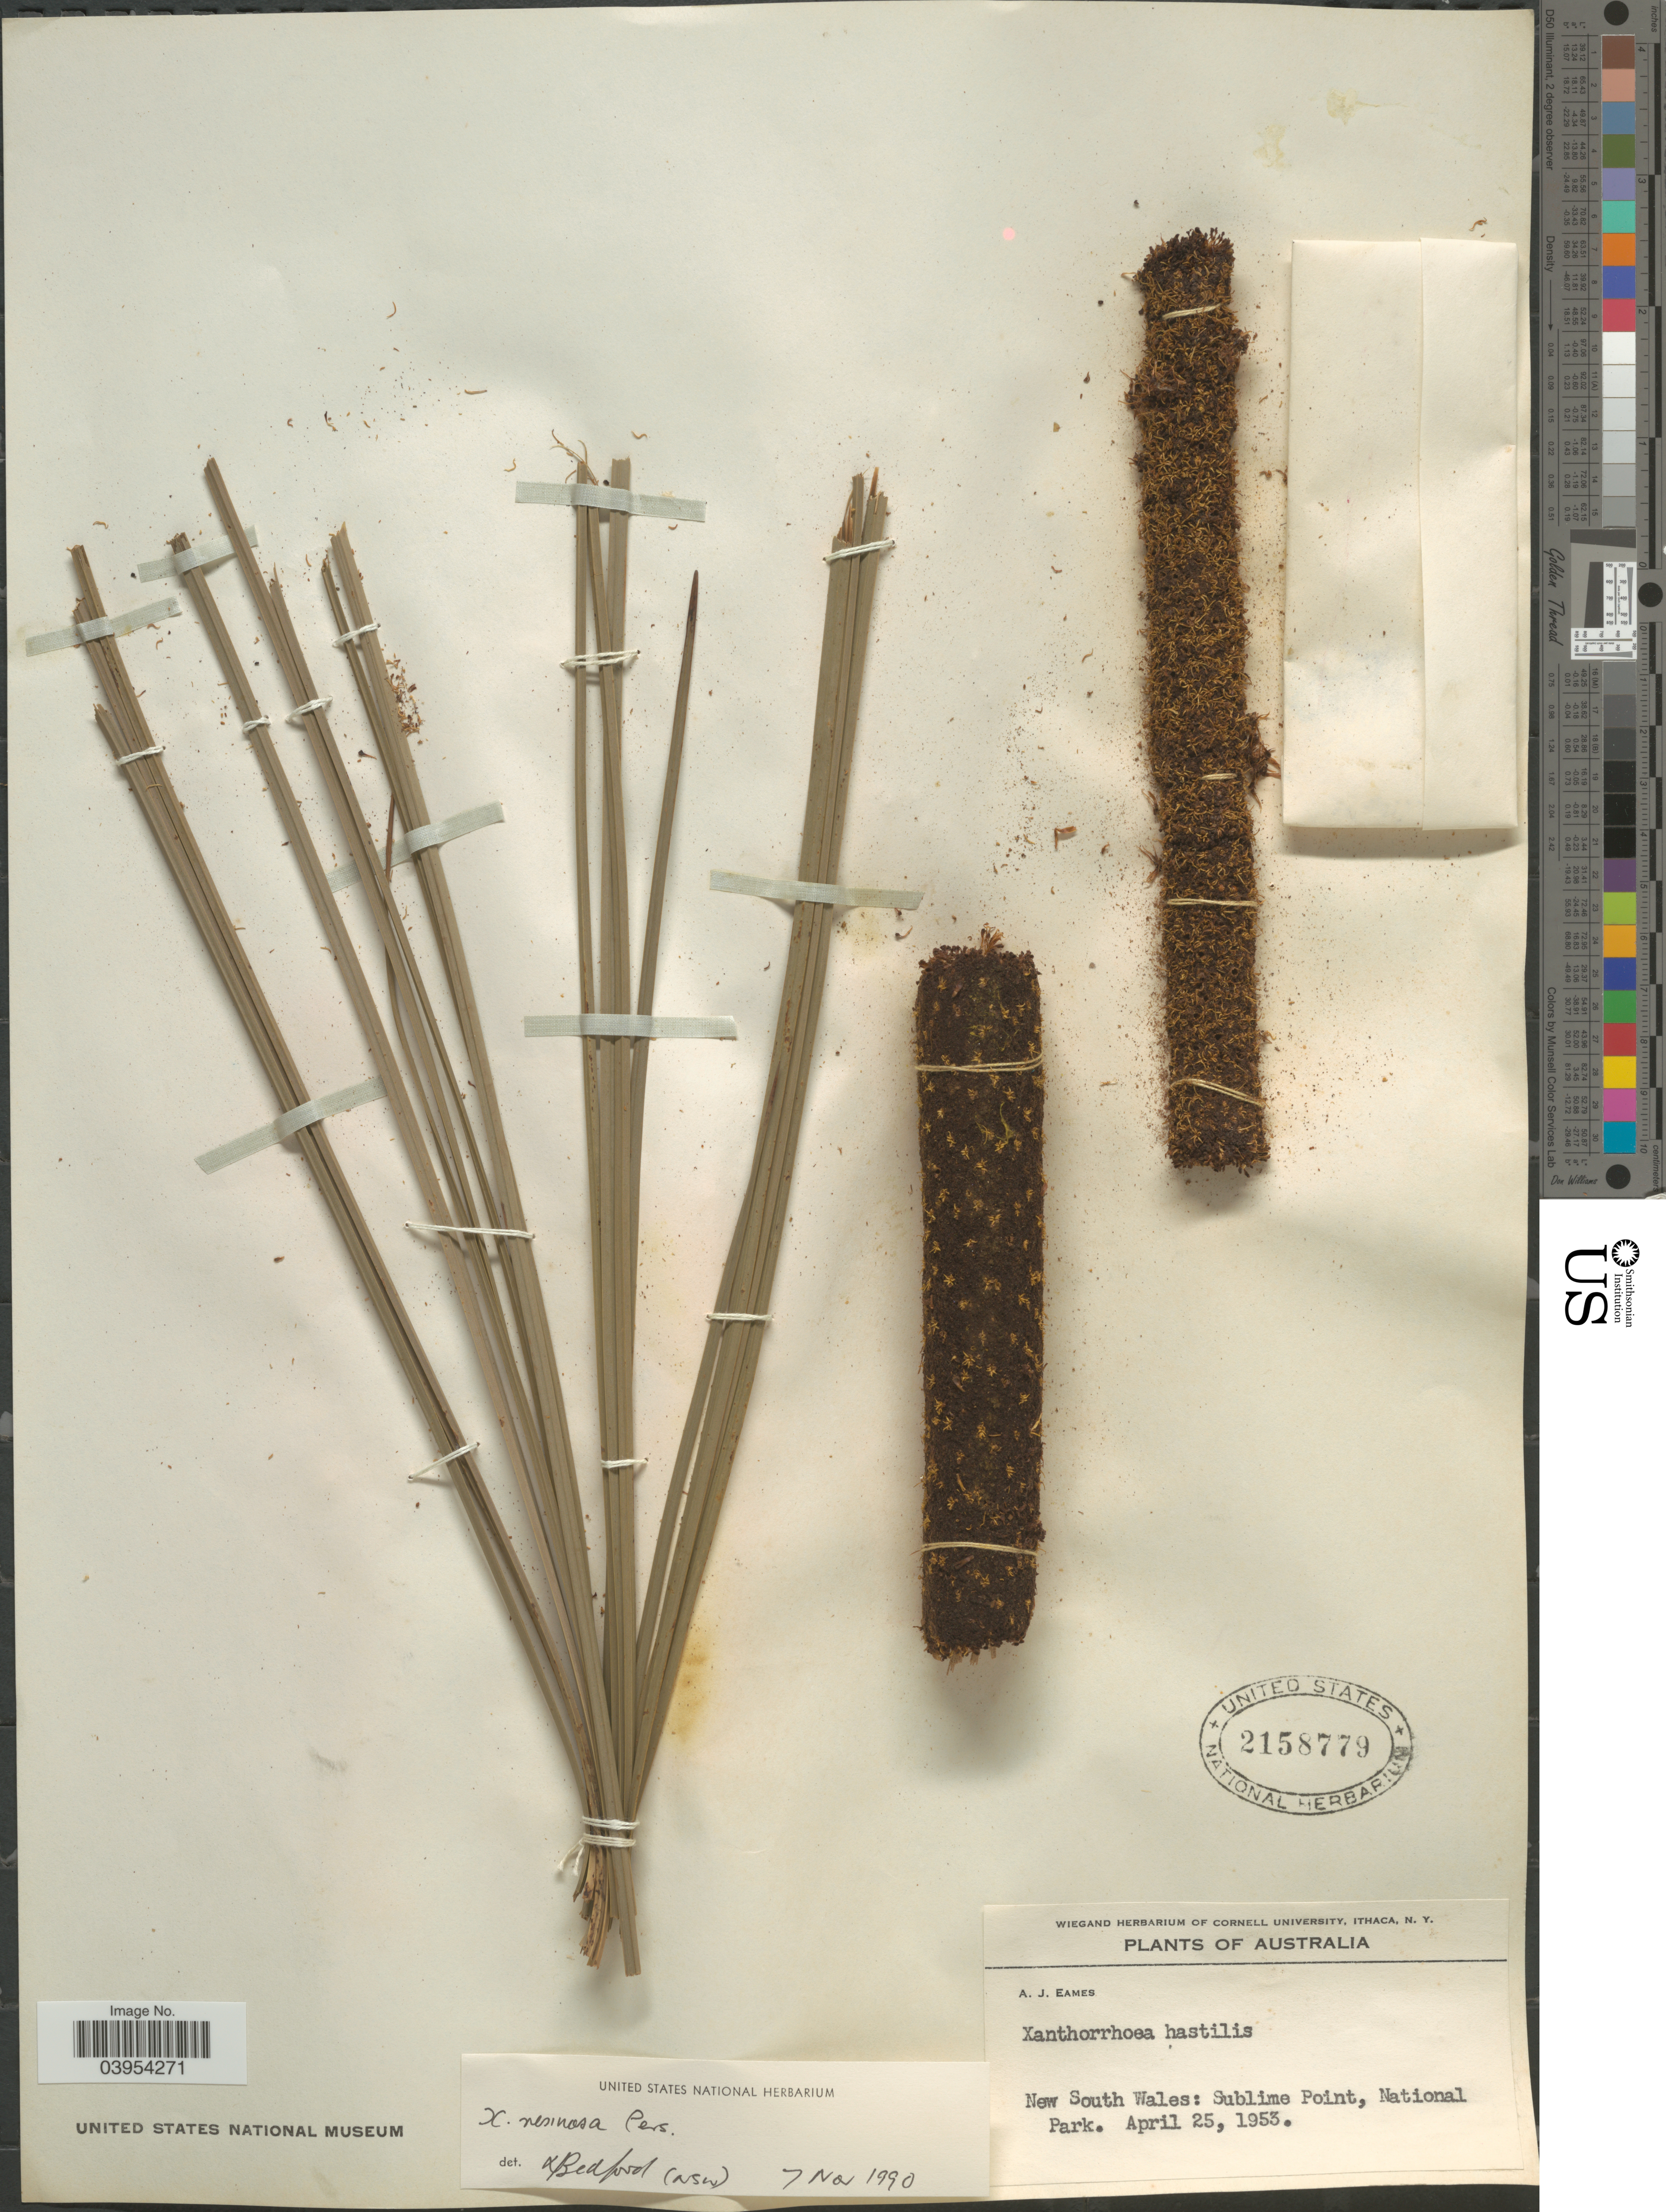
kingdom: Plantae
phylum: Tracheophyta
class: Liliopsida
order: Asparagales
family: Asphodelaceae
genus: Xanthorrhoea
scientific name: Xanthorrhoea hastilis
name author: R. Br.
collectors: A. J. Eames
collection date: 1953-04-25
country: Australia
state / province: New South Wales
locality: Sublime Point, National Park.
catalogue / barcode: US 2158779